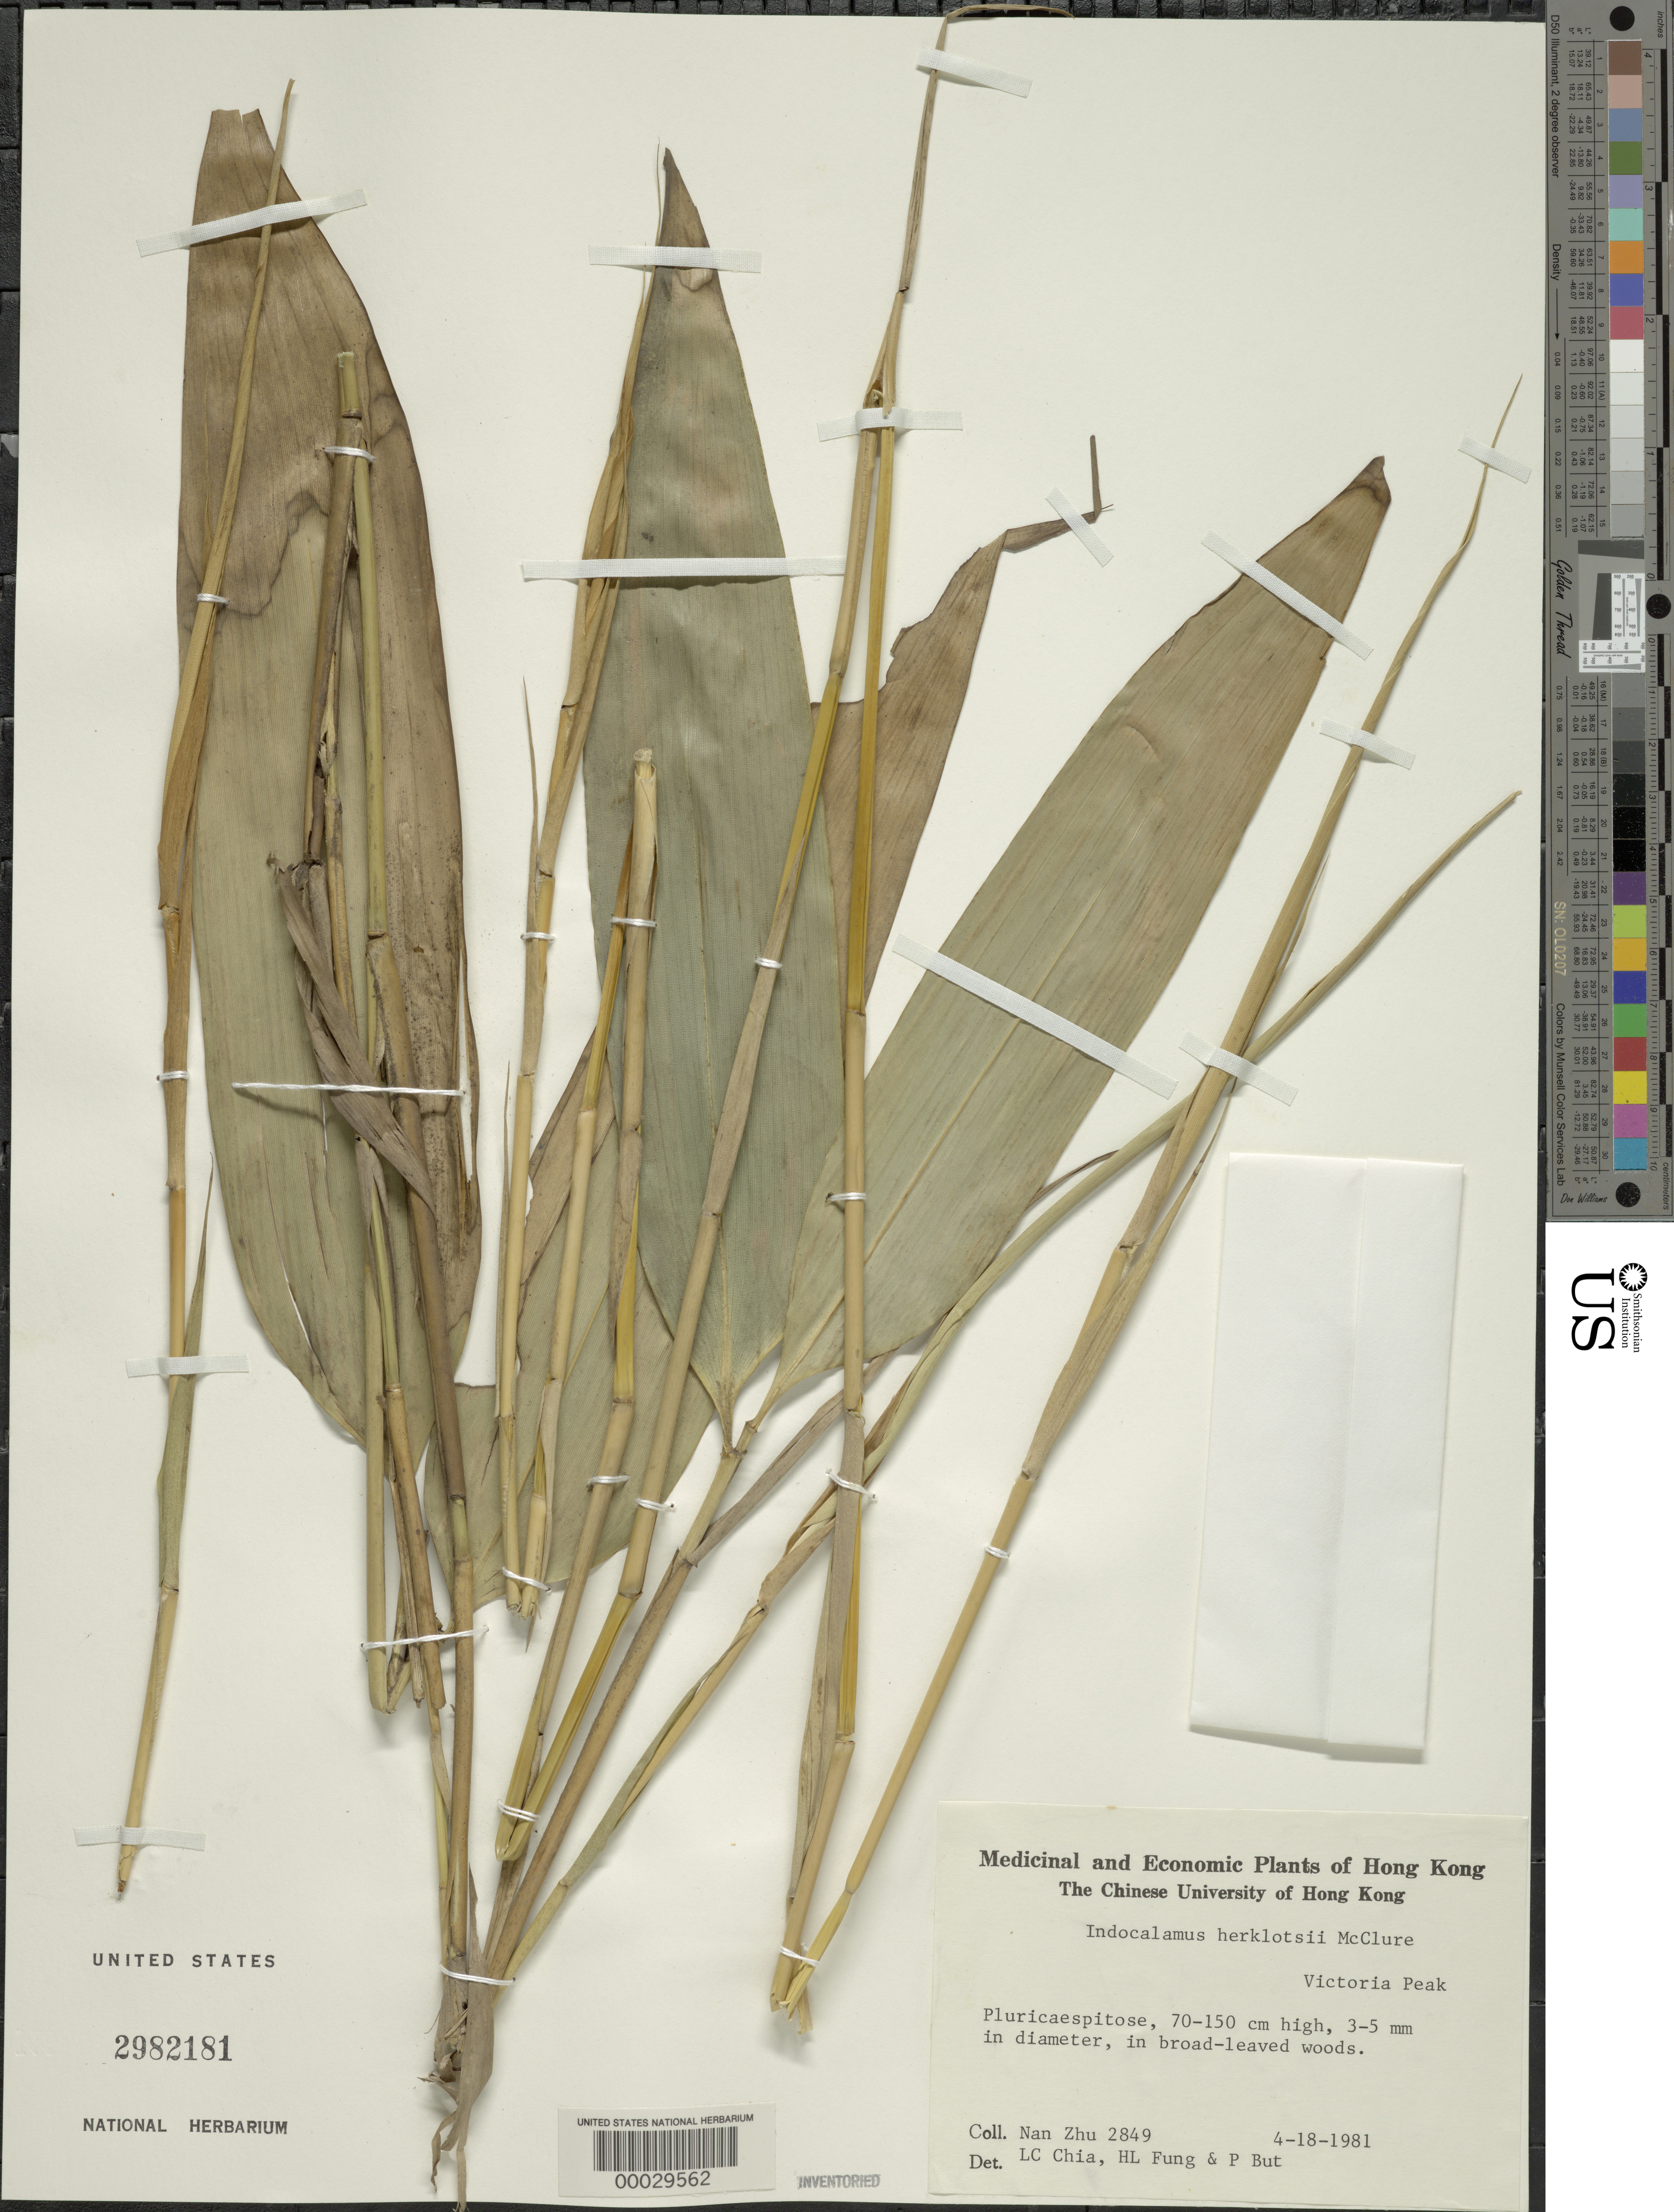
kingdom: Plantae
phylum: Tracheophyta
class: Liliopsida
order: Poales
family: Poaceae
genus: Indocalamus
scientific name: Indocalamus herklotsii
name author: McClure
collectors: N. Zhu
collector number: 2849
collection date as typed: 18 Apr 1981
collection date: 1981-04-18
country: China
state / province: Hong Kong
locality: Victoria peak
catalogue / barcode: US 2982181